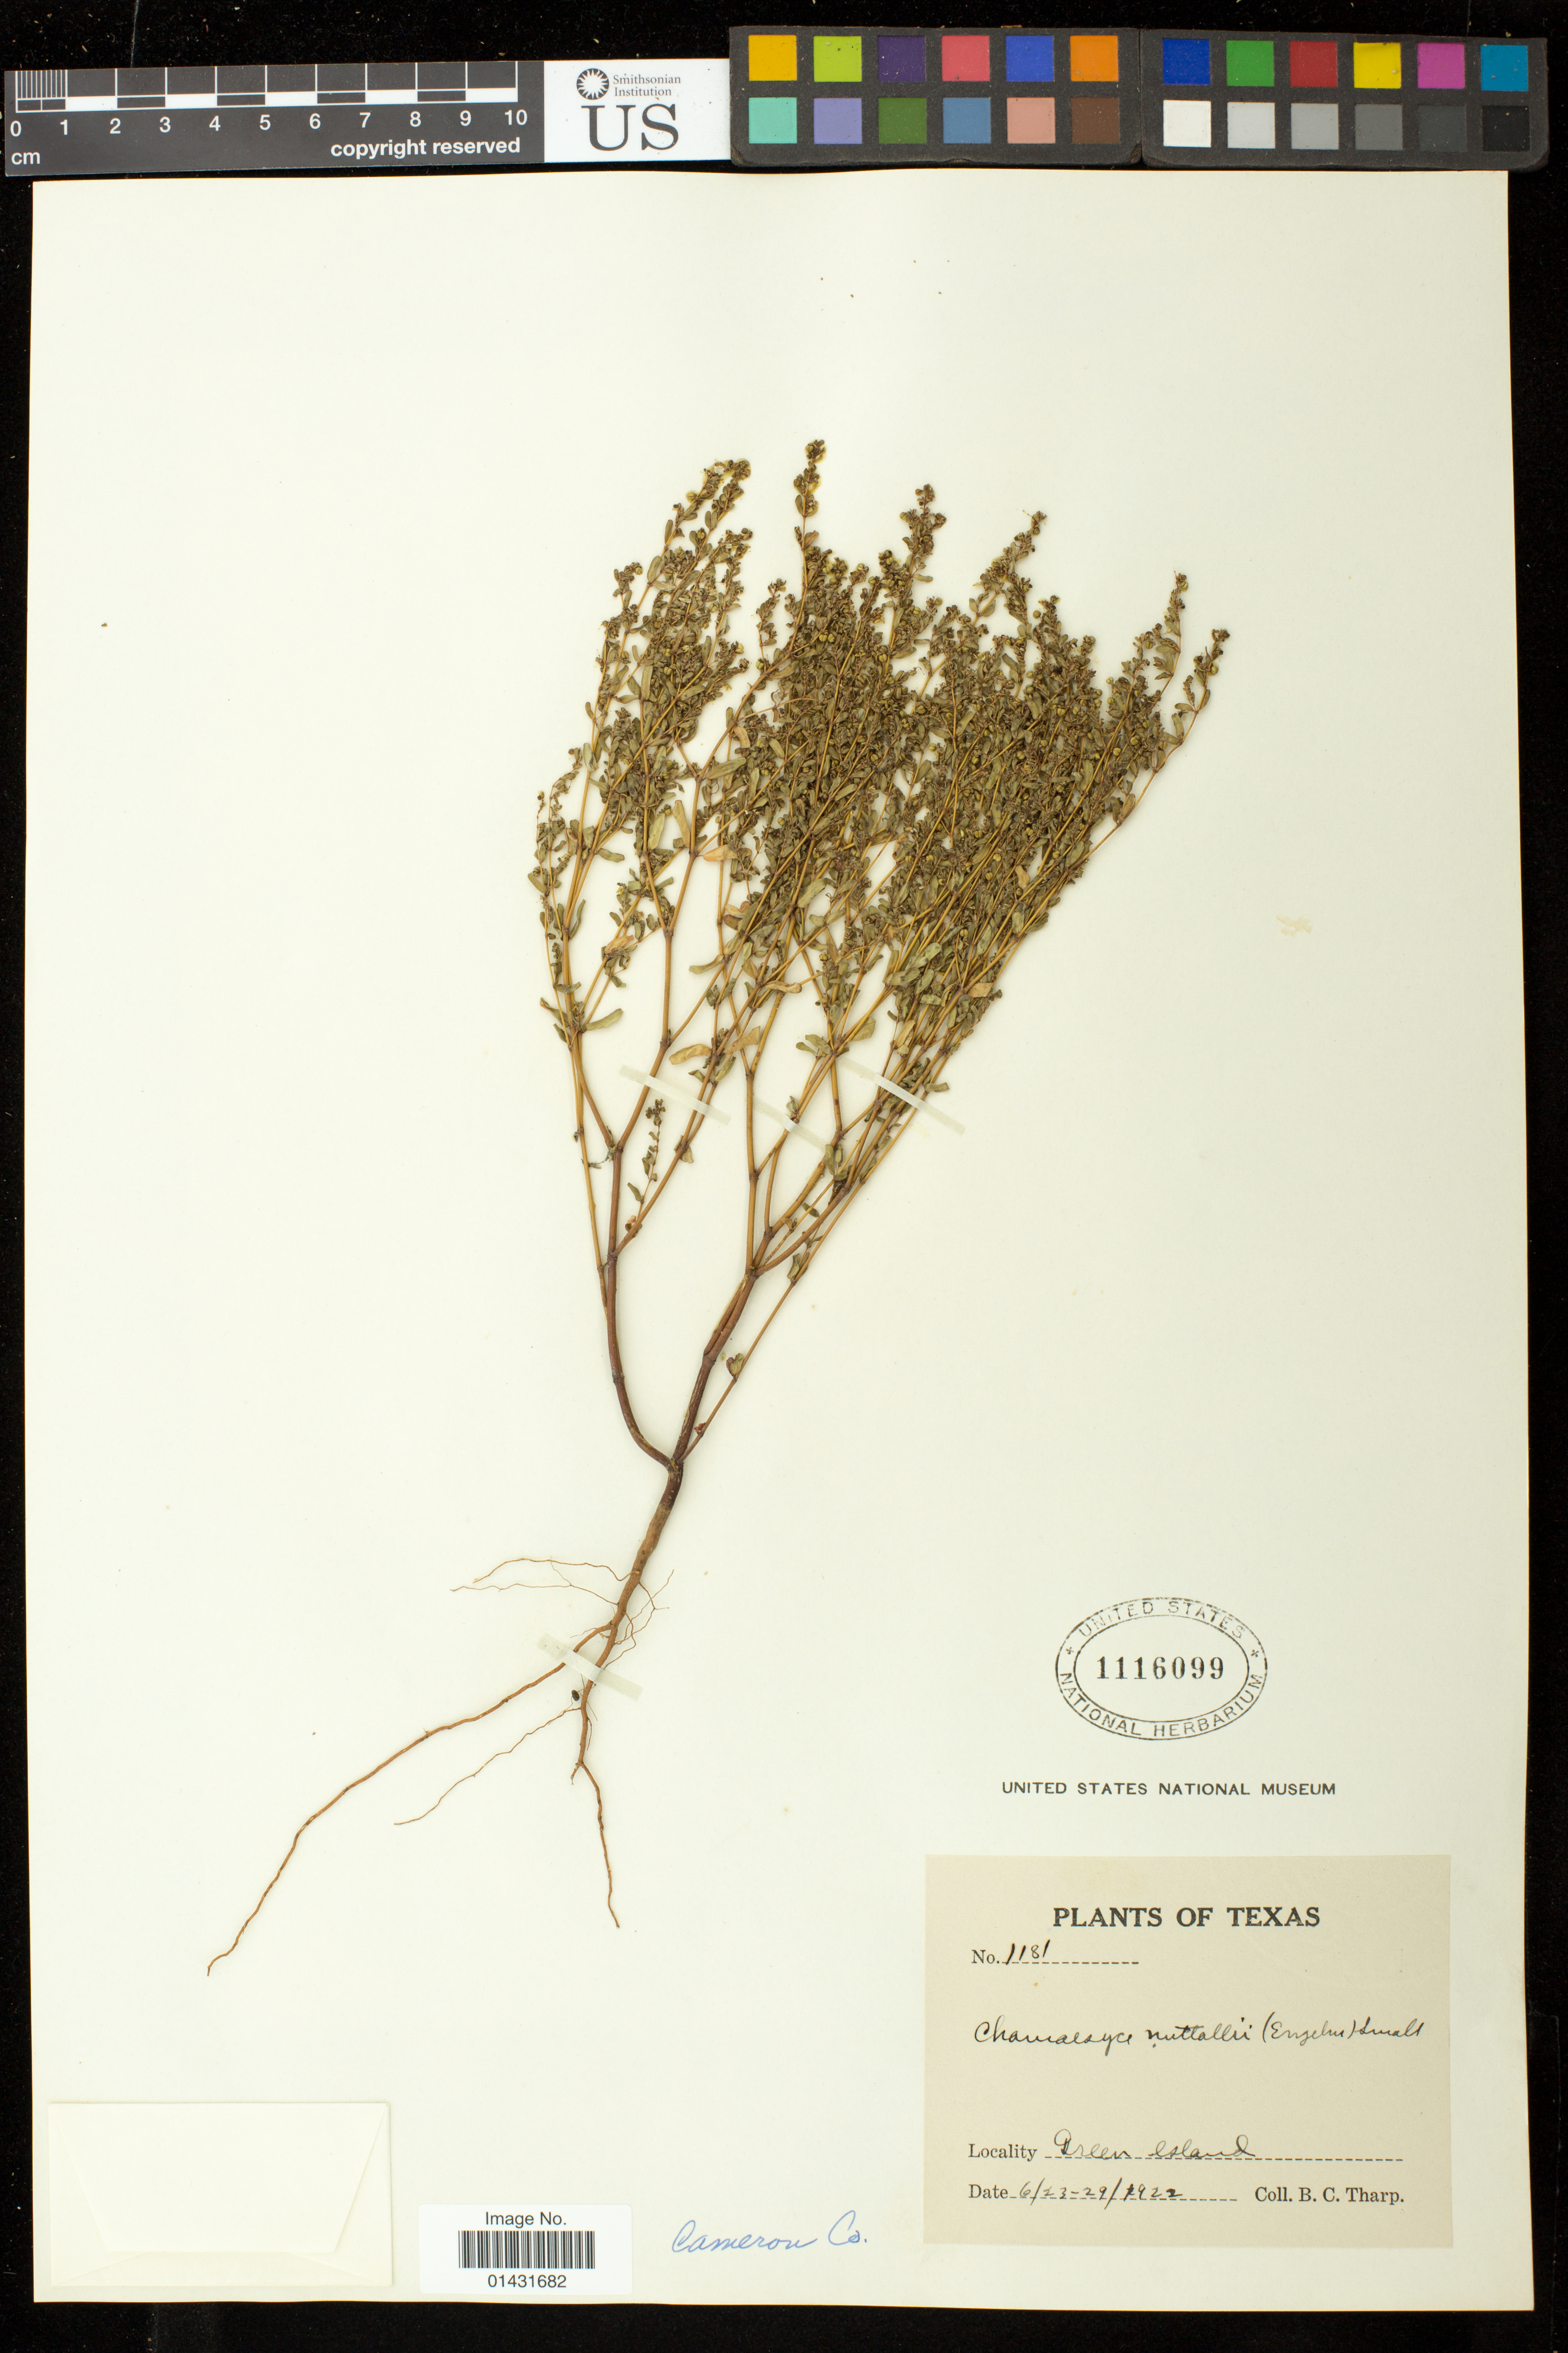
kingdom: Plantae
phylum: Tracheophyta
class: Magnoliopsida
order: Malpighiales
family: Euphorbiaceae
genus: Euphorbia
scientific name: Euphorbia glyptosperma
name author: Engelm.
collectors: B. C. Tharp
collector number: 1181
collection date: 1922-06-23/1922-06-29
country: United States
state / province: Texas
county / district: Cameron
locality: Green Island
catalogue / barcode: US 1116099